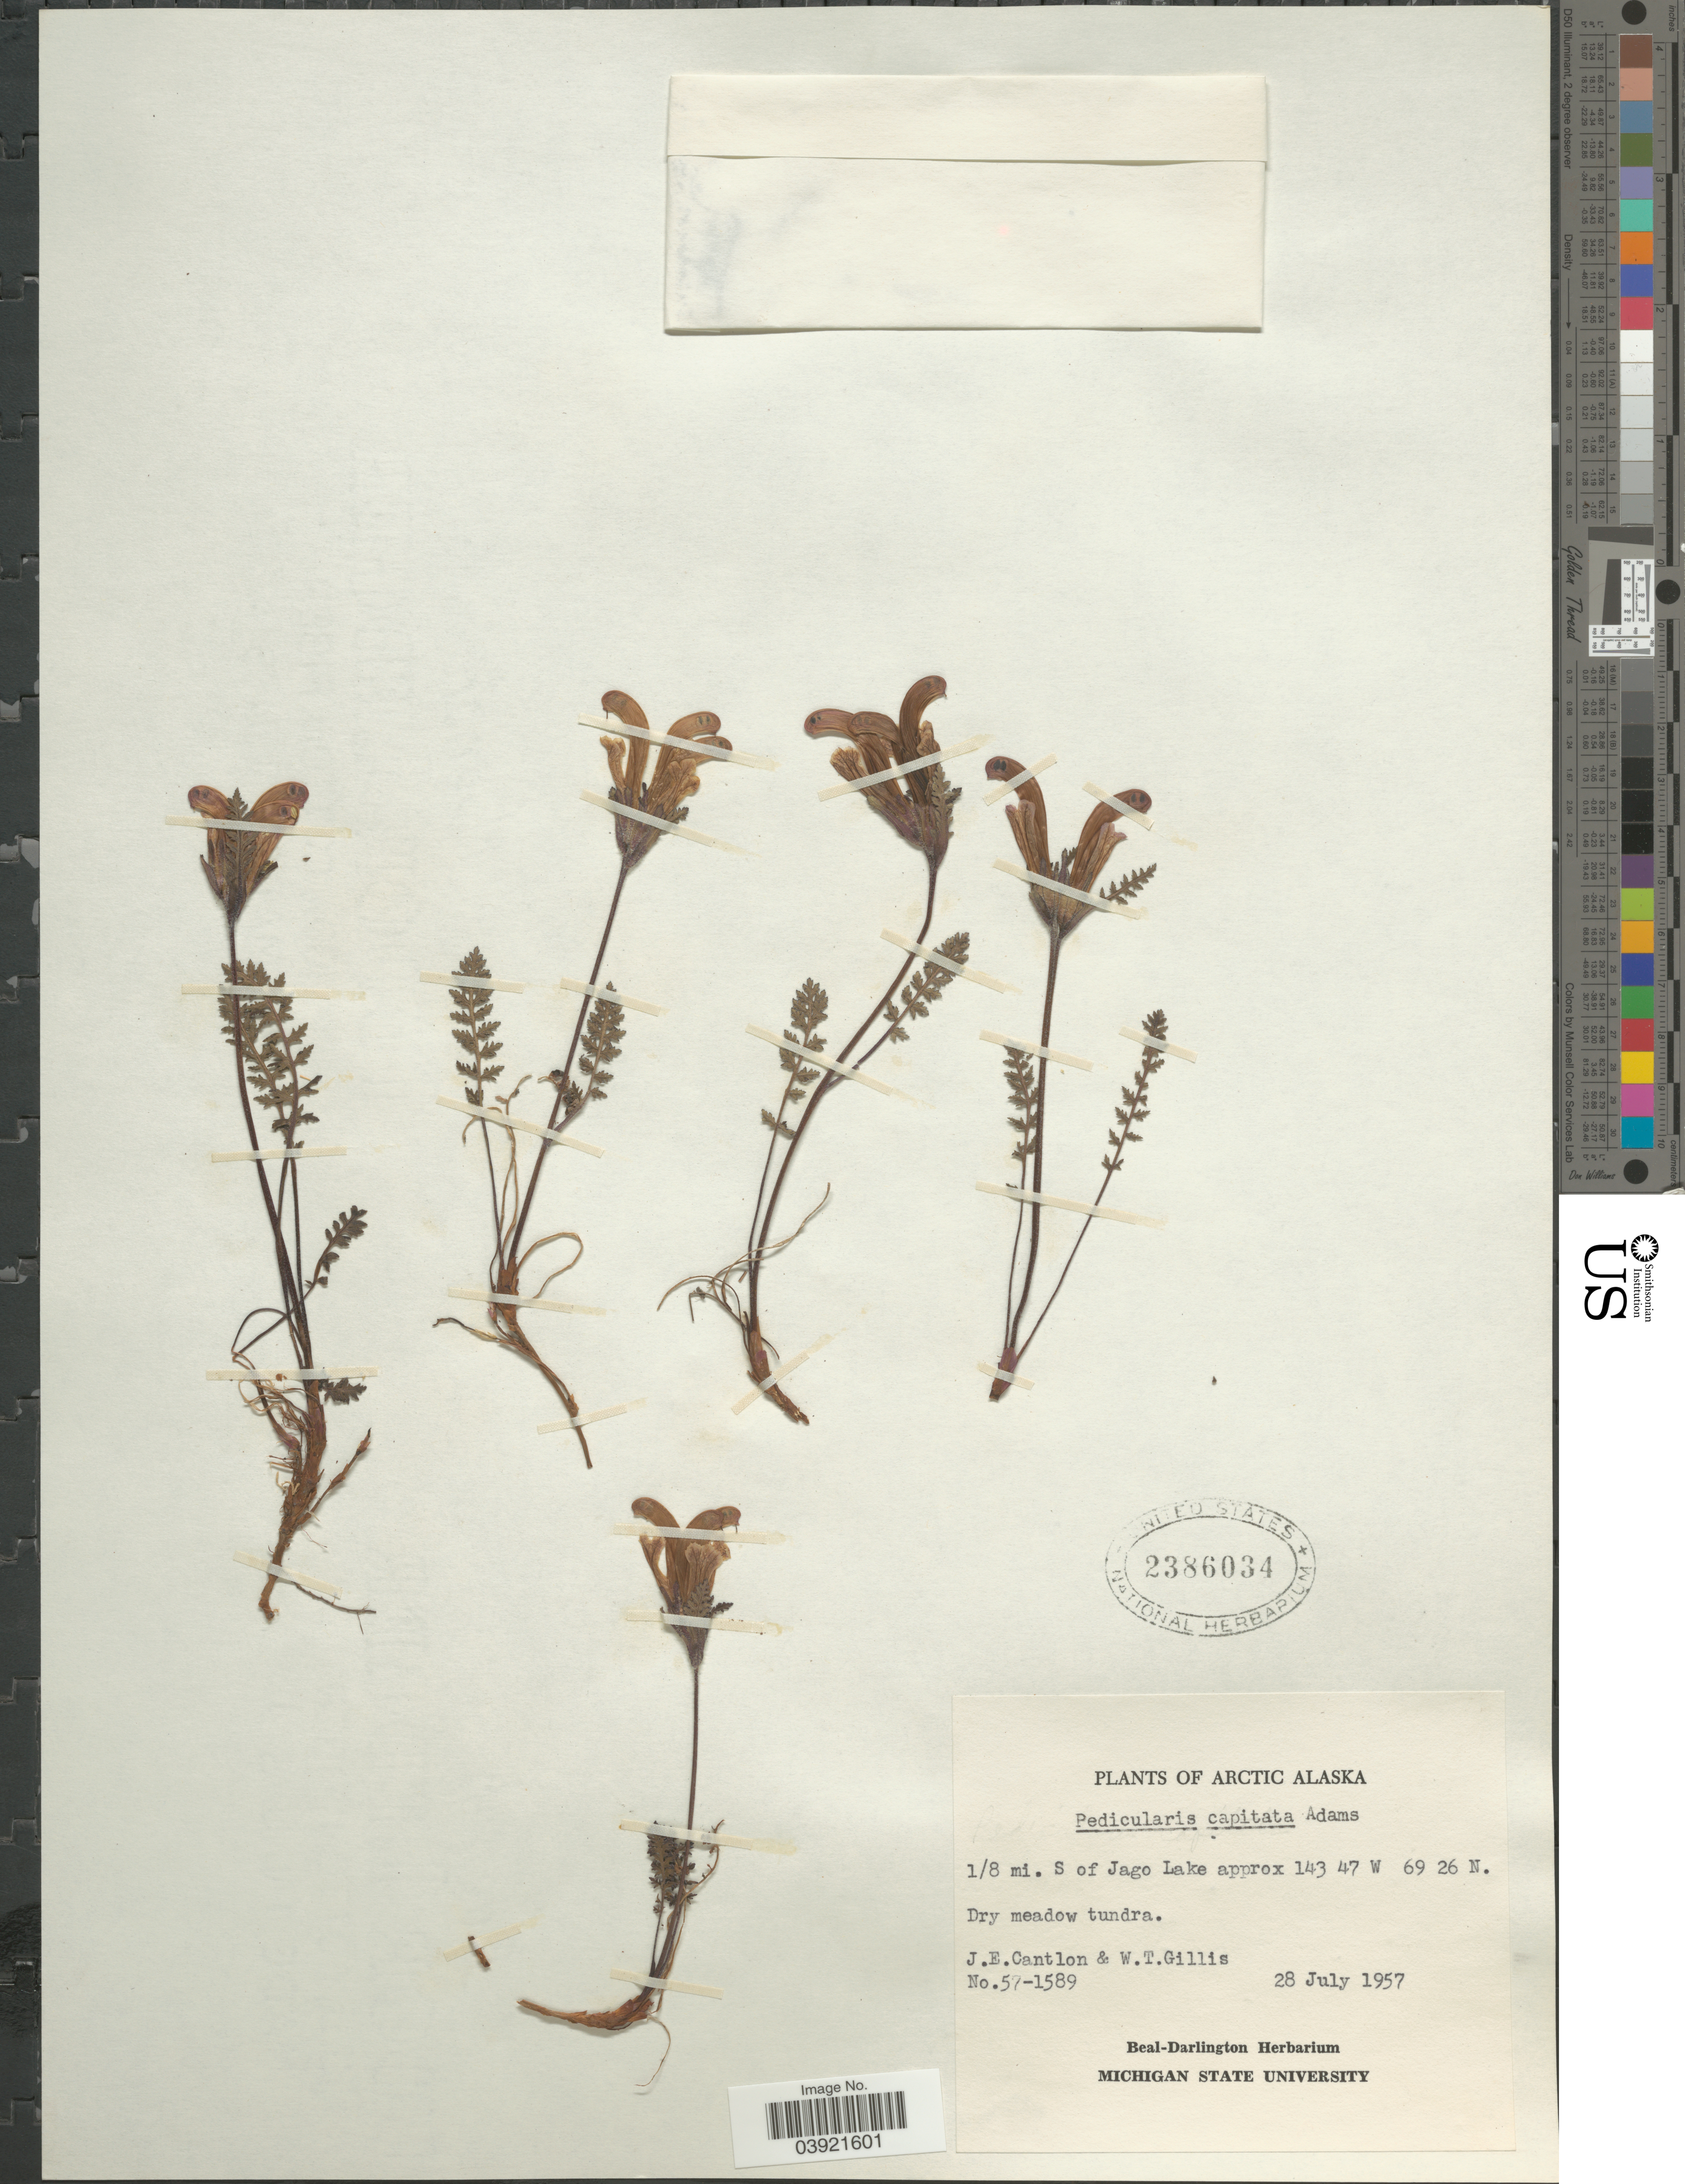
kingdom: Plantae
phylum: Tracheophyta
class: Magnoliopsida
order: Lamiales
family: Orobanchaceae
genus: Pedicularis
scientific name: Pedicularis capitata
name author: Adams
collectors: J. Cantlon & W. T. Gillis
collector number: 57-1589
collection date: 1957-07-28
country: United States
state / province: Alaska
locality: Arctic Alaska. 1/8 mi. S of Jago Lake.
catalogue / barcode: US 2386034